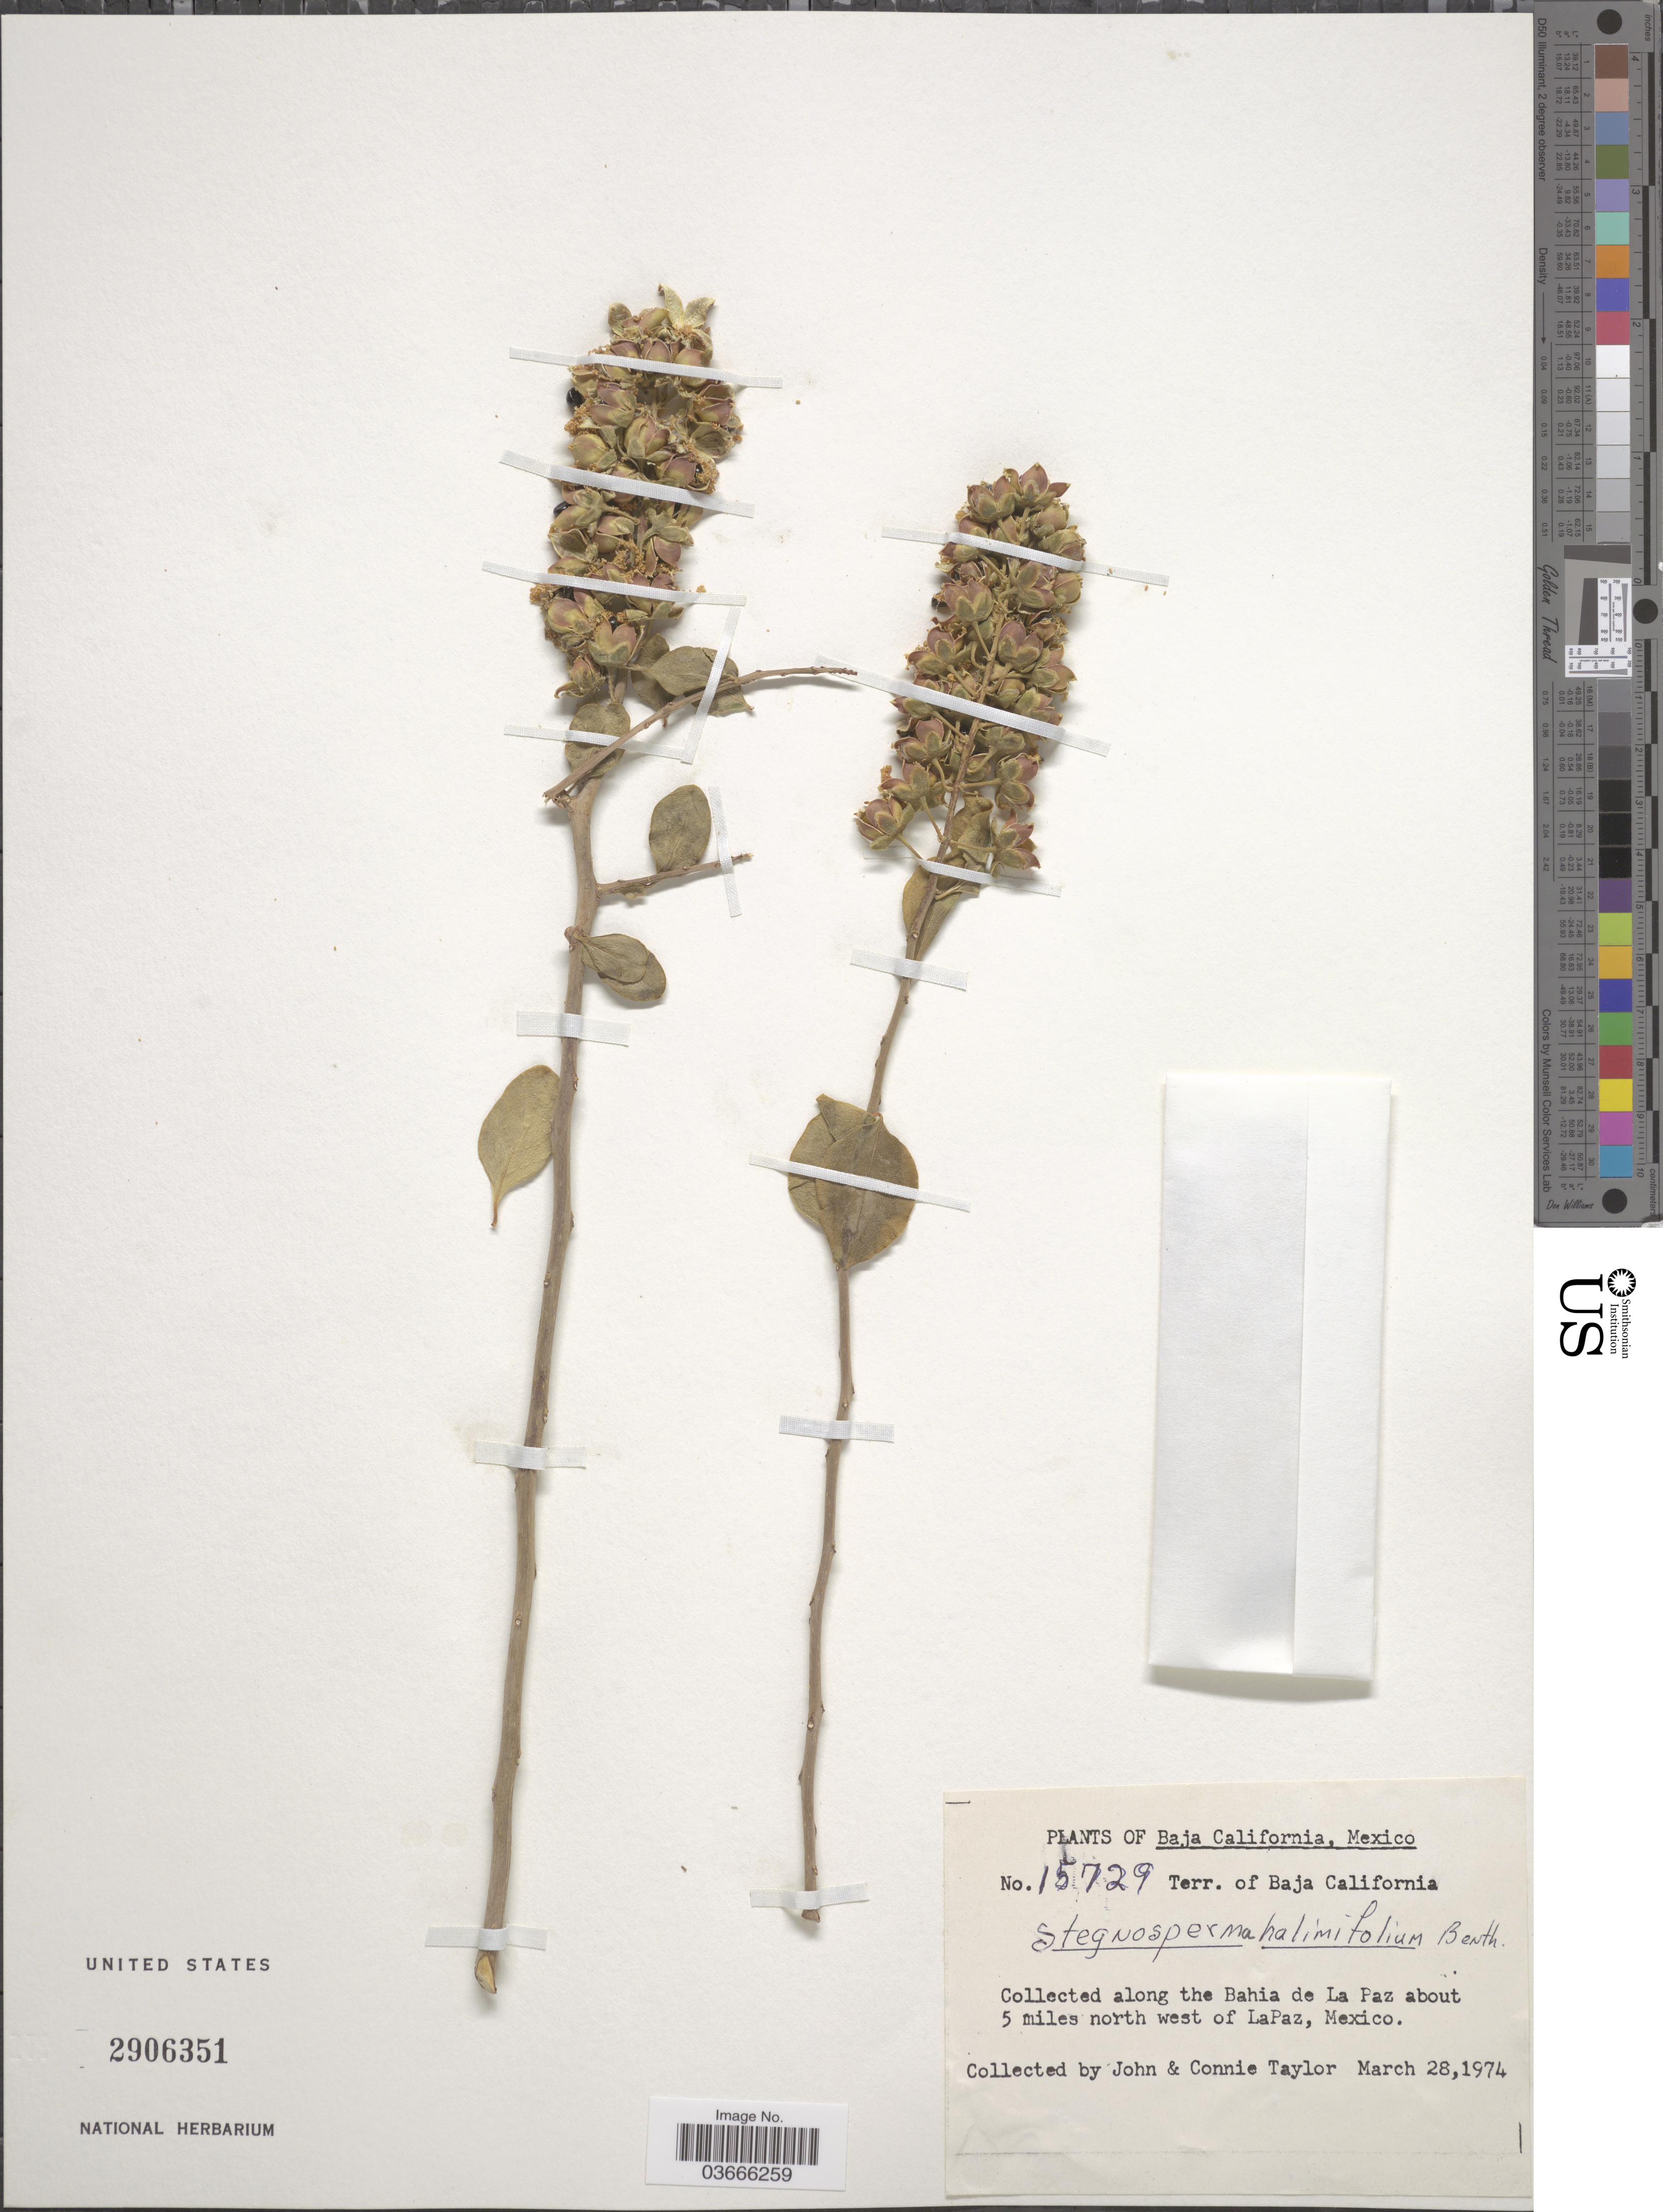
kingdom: Plantae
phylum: Tracheophyta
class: Magnoliopsida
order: Caryophyllales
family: Stegnospermataceae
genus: Stegnosperma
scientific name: Stegnosperma halimifolium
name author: Benth.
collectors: J. Taylor & C. Taylor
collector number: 15729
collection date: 1974-03-28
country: Mexico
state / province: Baja California Sur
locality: Terr. of Baja California. Along the Bahia de La Paz about 5 miles north west of LaPaz.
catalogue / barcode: US 2906351